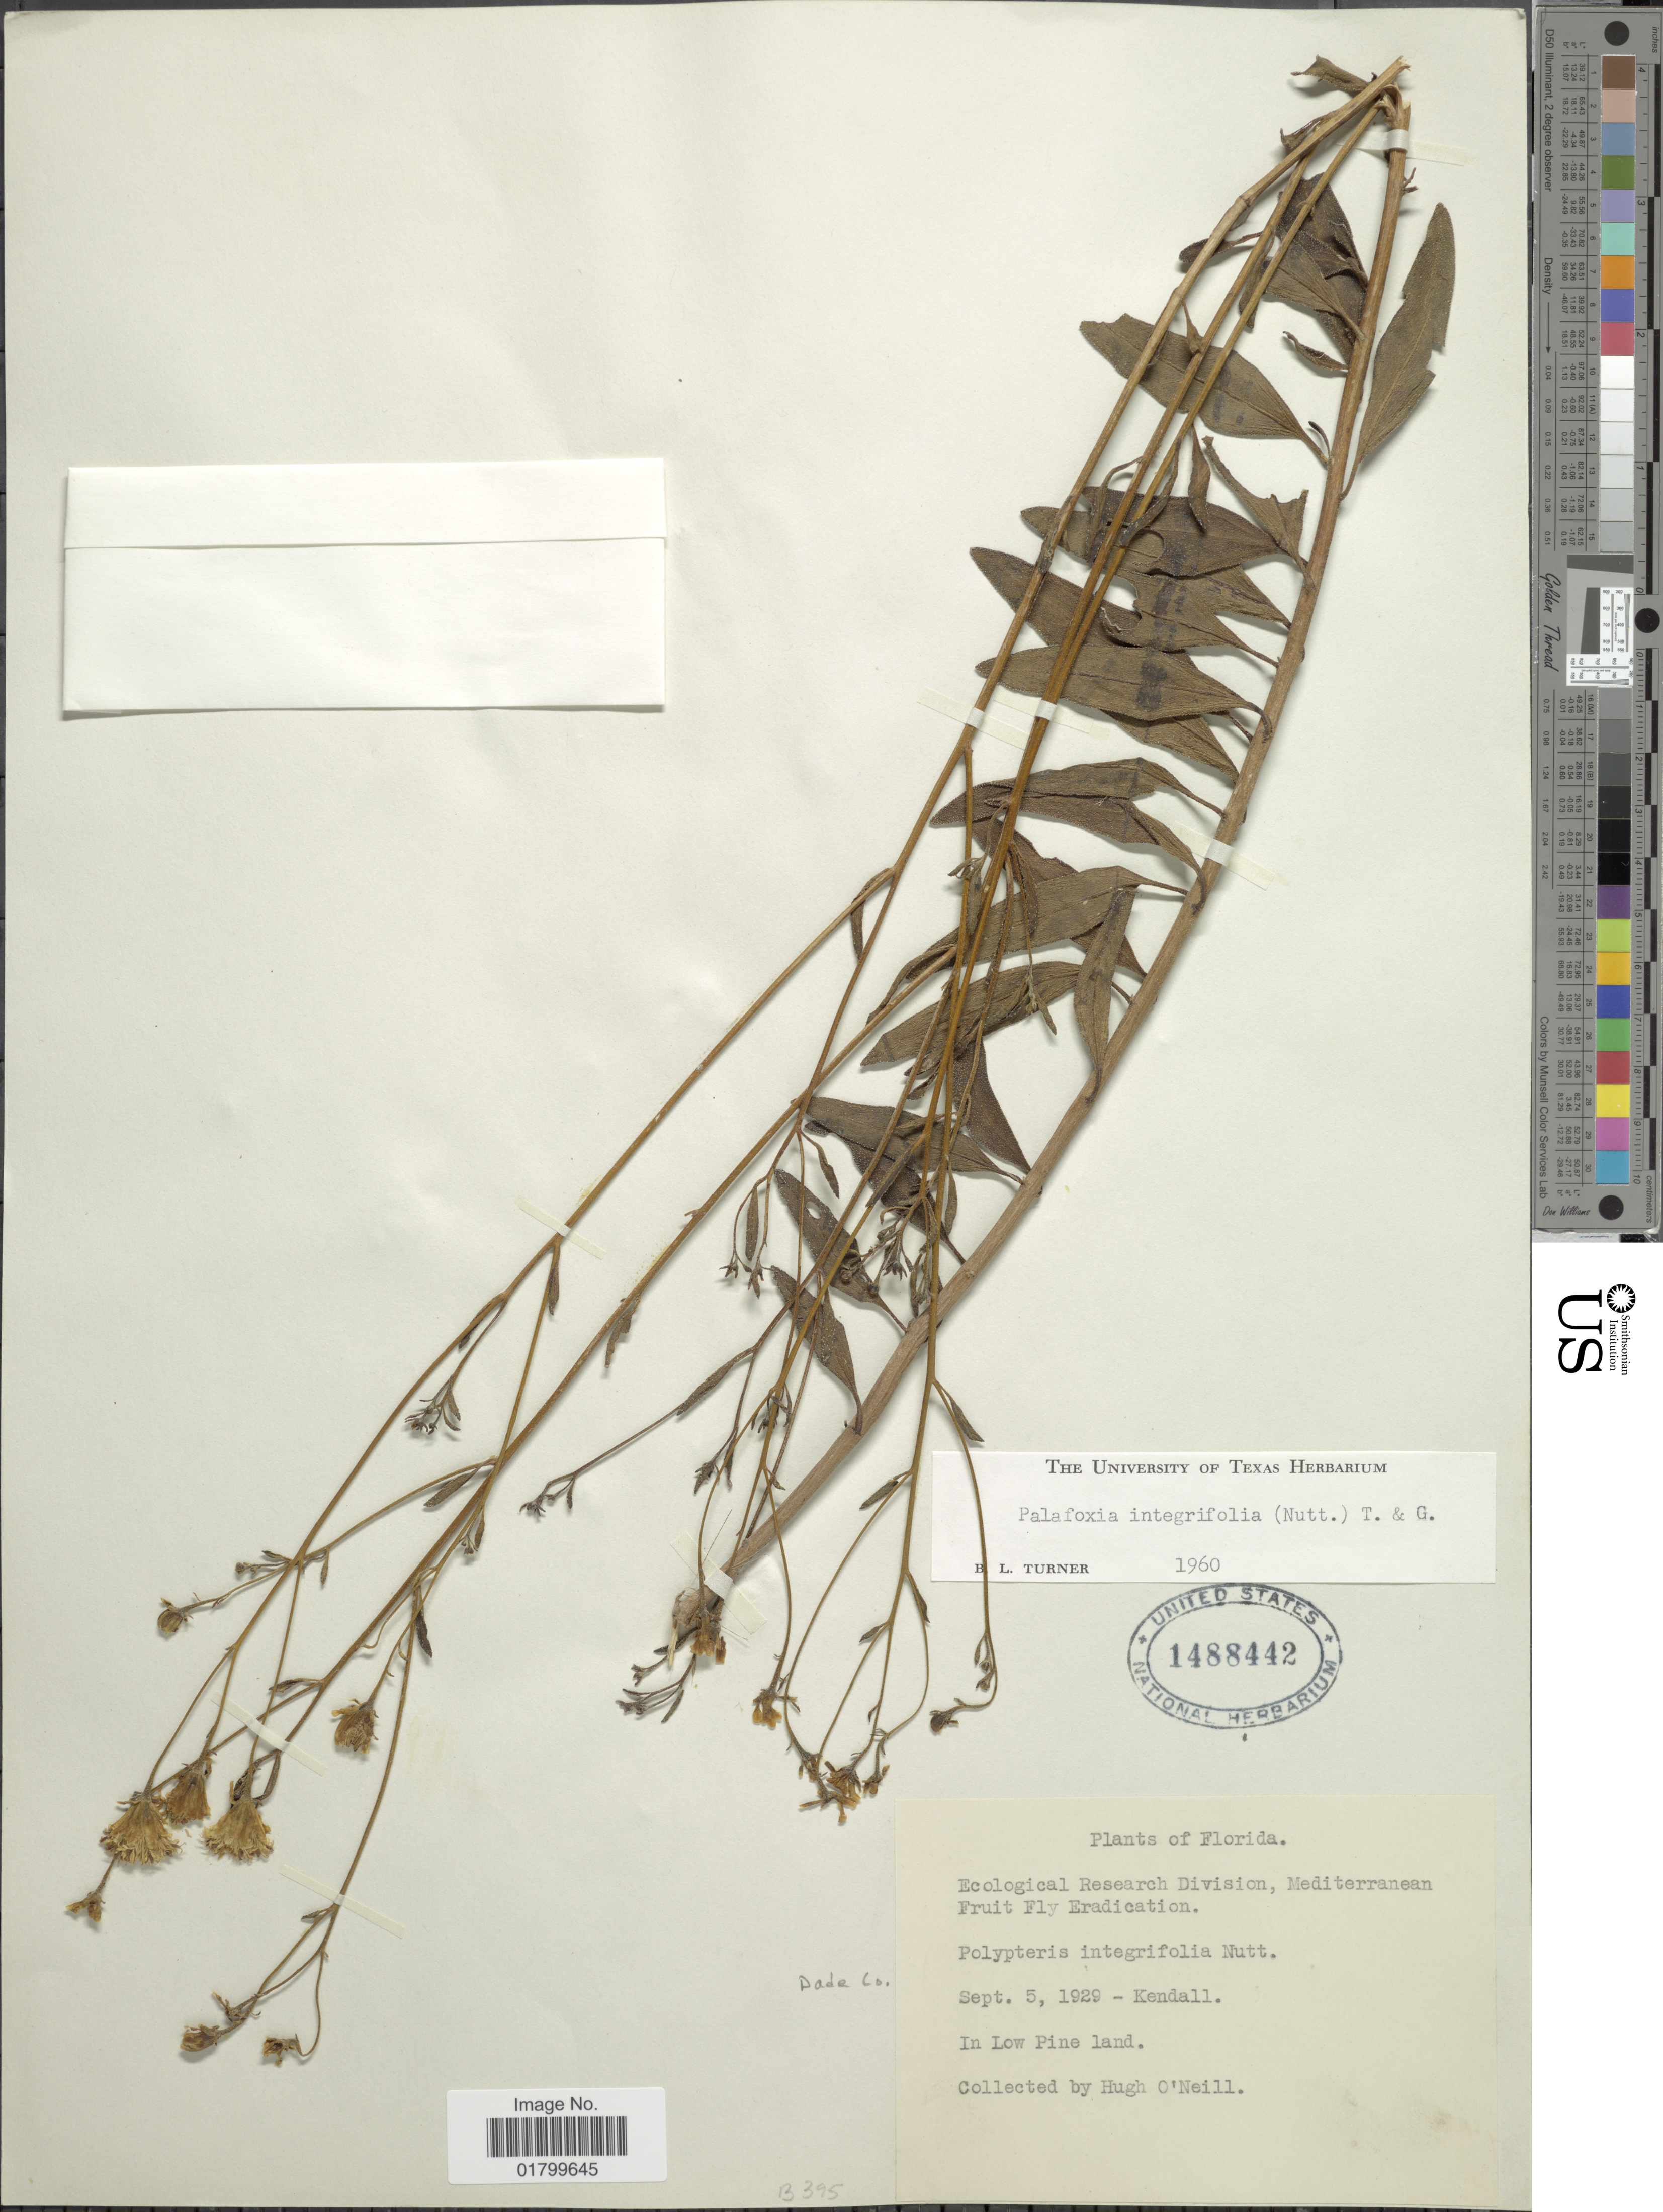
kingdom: Plantae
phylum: Tracheophyta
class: Magnoliopsida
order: Asterales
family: Asteraceae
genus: Palafoxia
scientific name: Palafoxia integrifolia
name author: (Nutt.) Torr. & A. Gray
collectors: H. O'Neill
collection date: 1929-09-05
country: United States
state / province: Florida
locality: Kendall, In Low Pine Land, Dade Co.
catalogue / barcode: US 1488442